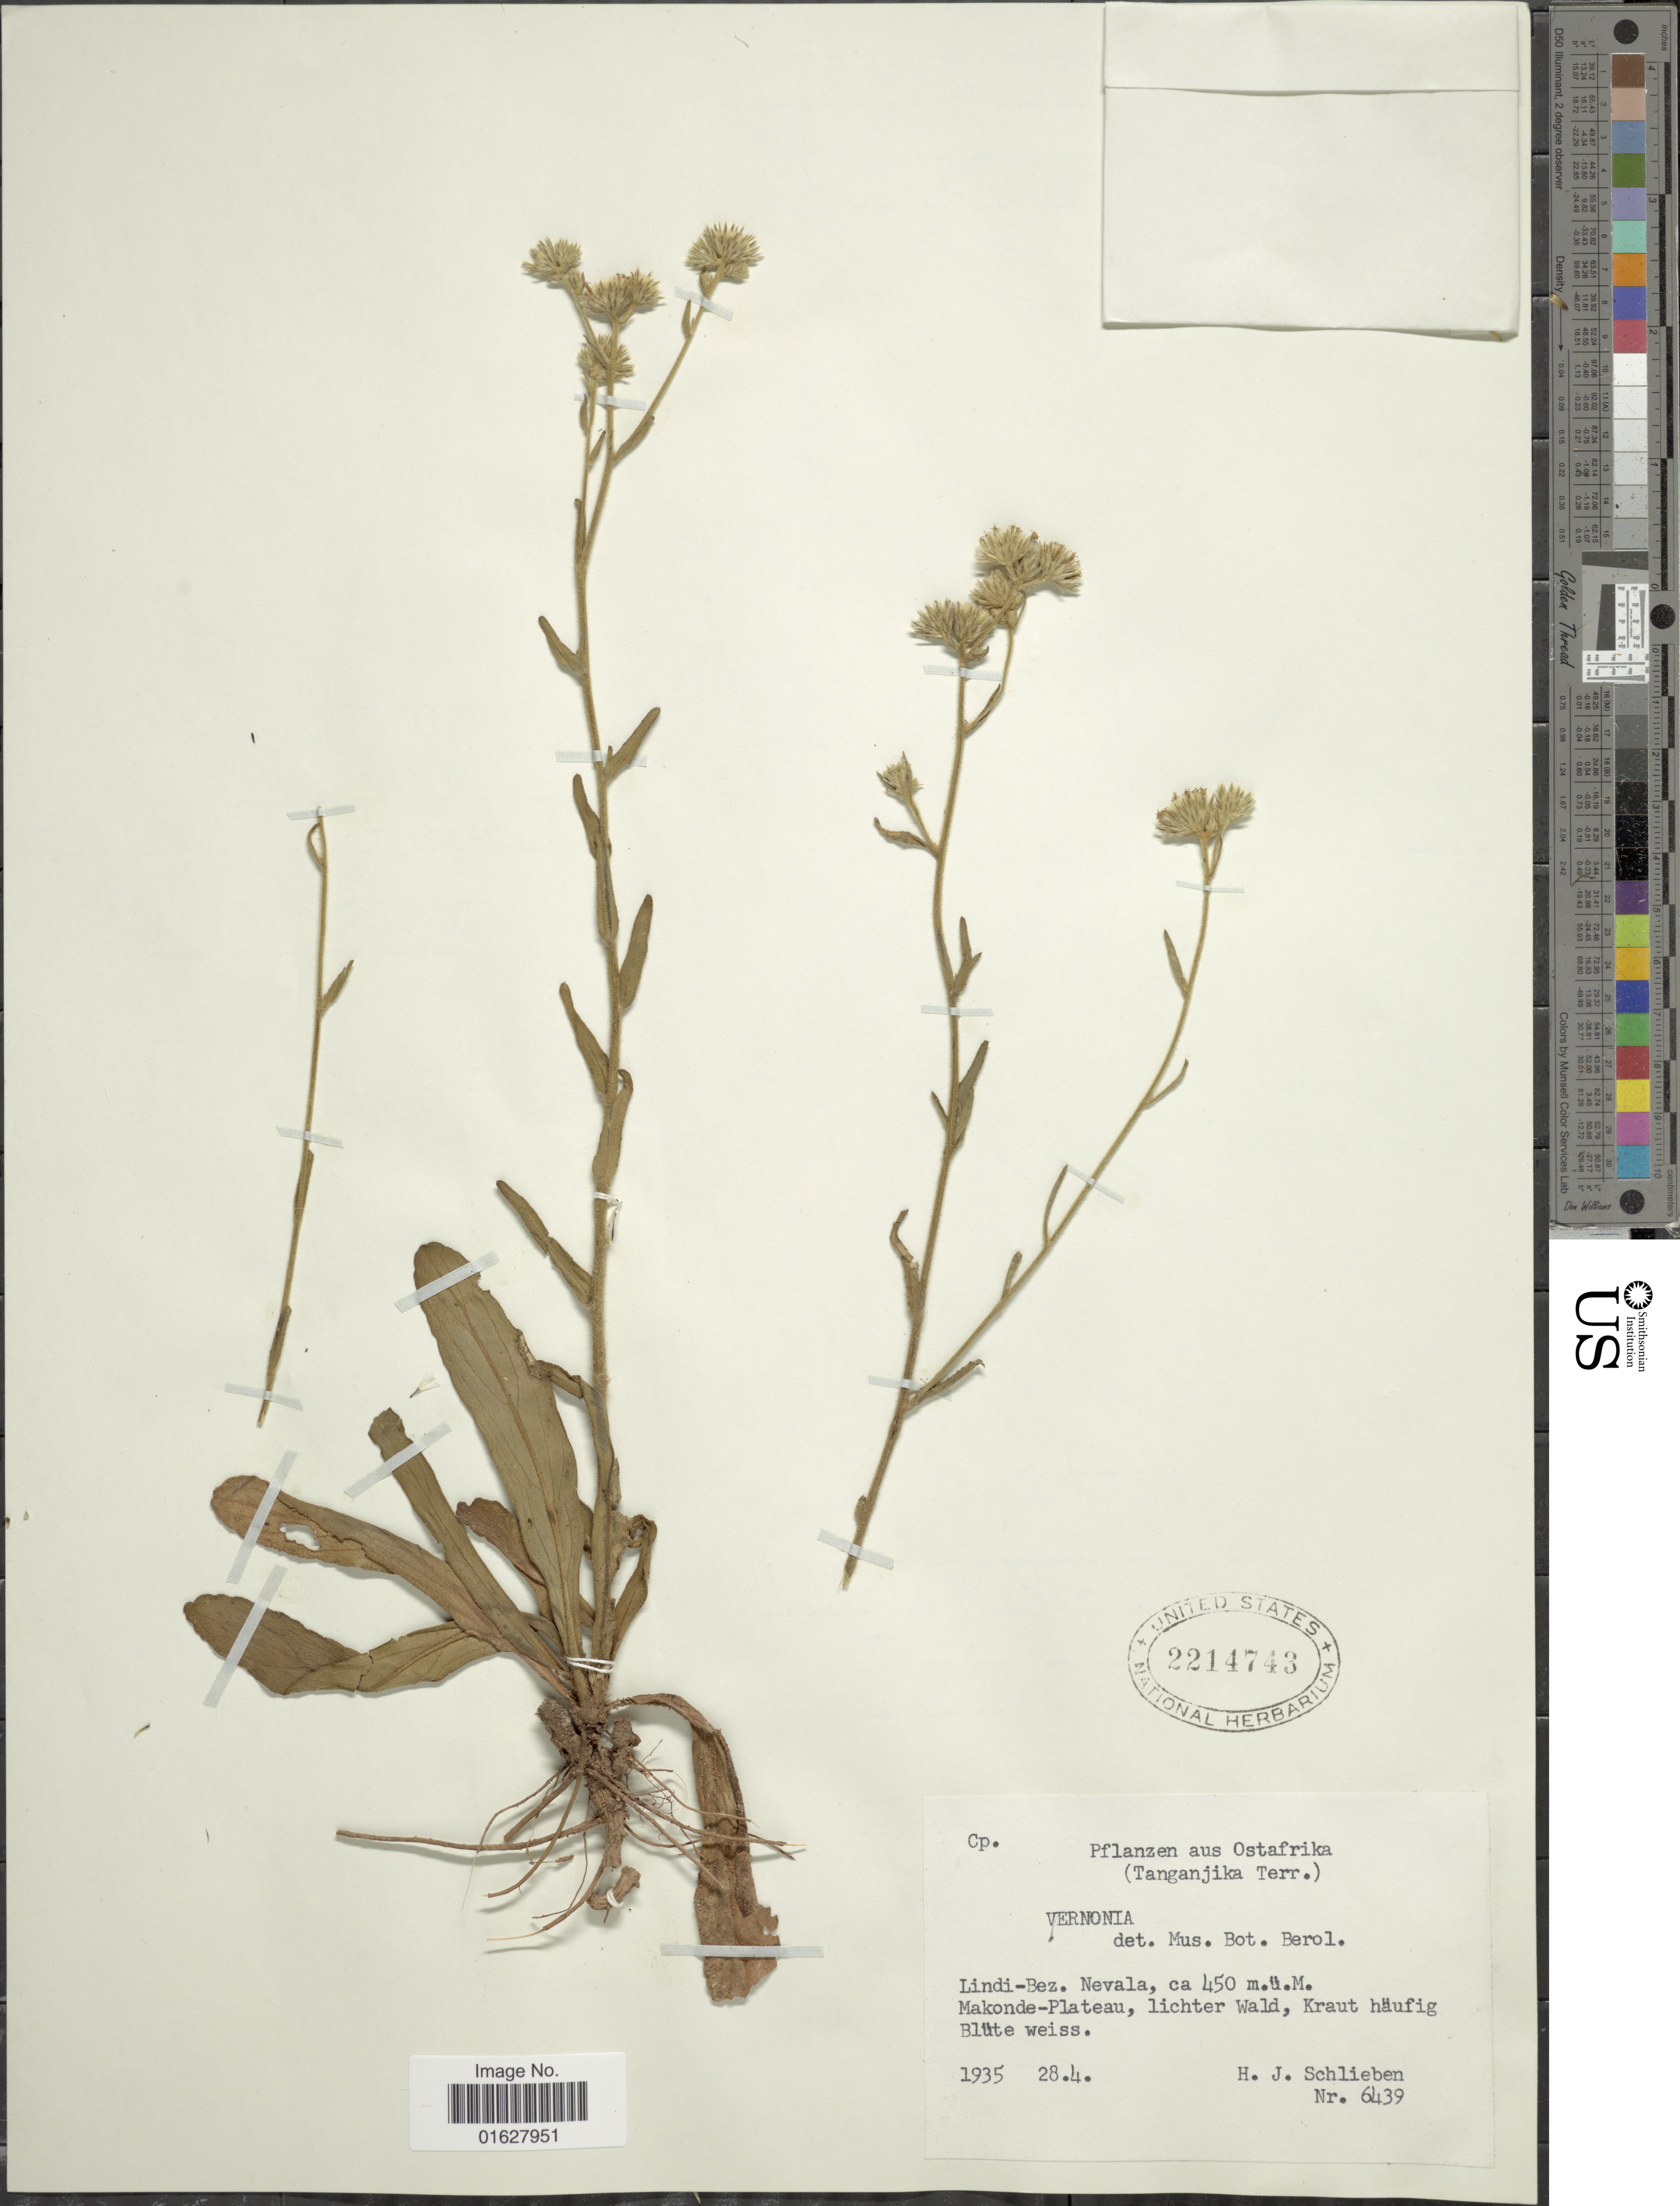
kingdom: Plantae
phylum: Tracheophyta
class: Magnoliopsida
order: Asterales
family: Asteraceae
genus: Vernonia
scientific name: Vernonia sp.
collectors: H. J. Schlieben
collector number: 6439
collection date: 1935-04-28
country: Tanzania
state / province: Lindi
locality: Ostafrika (Tanganjika Terr.) Lindi-Bez. Nevala, Makonde-Plateau, lichter Wald, Kraut haufig Blute weiss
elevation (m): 450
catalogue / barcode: US 2214743